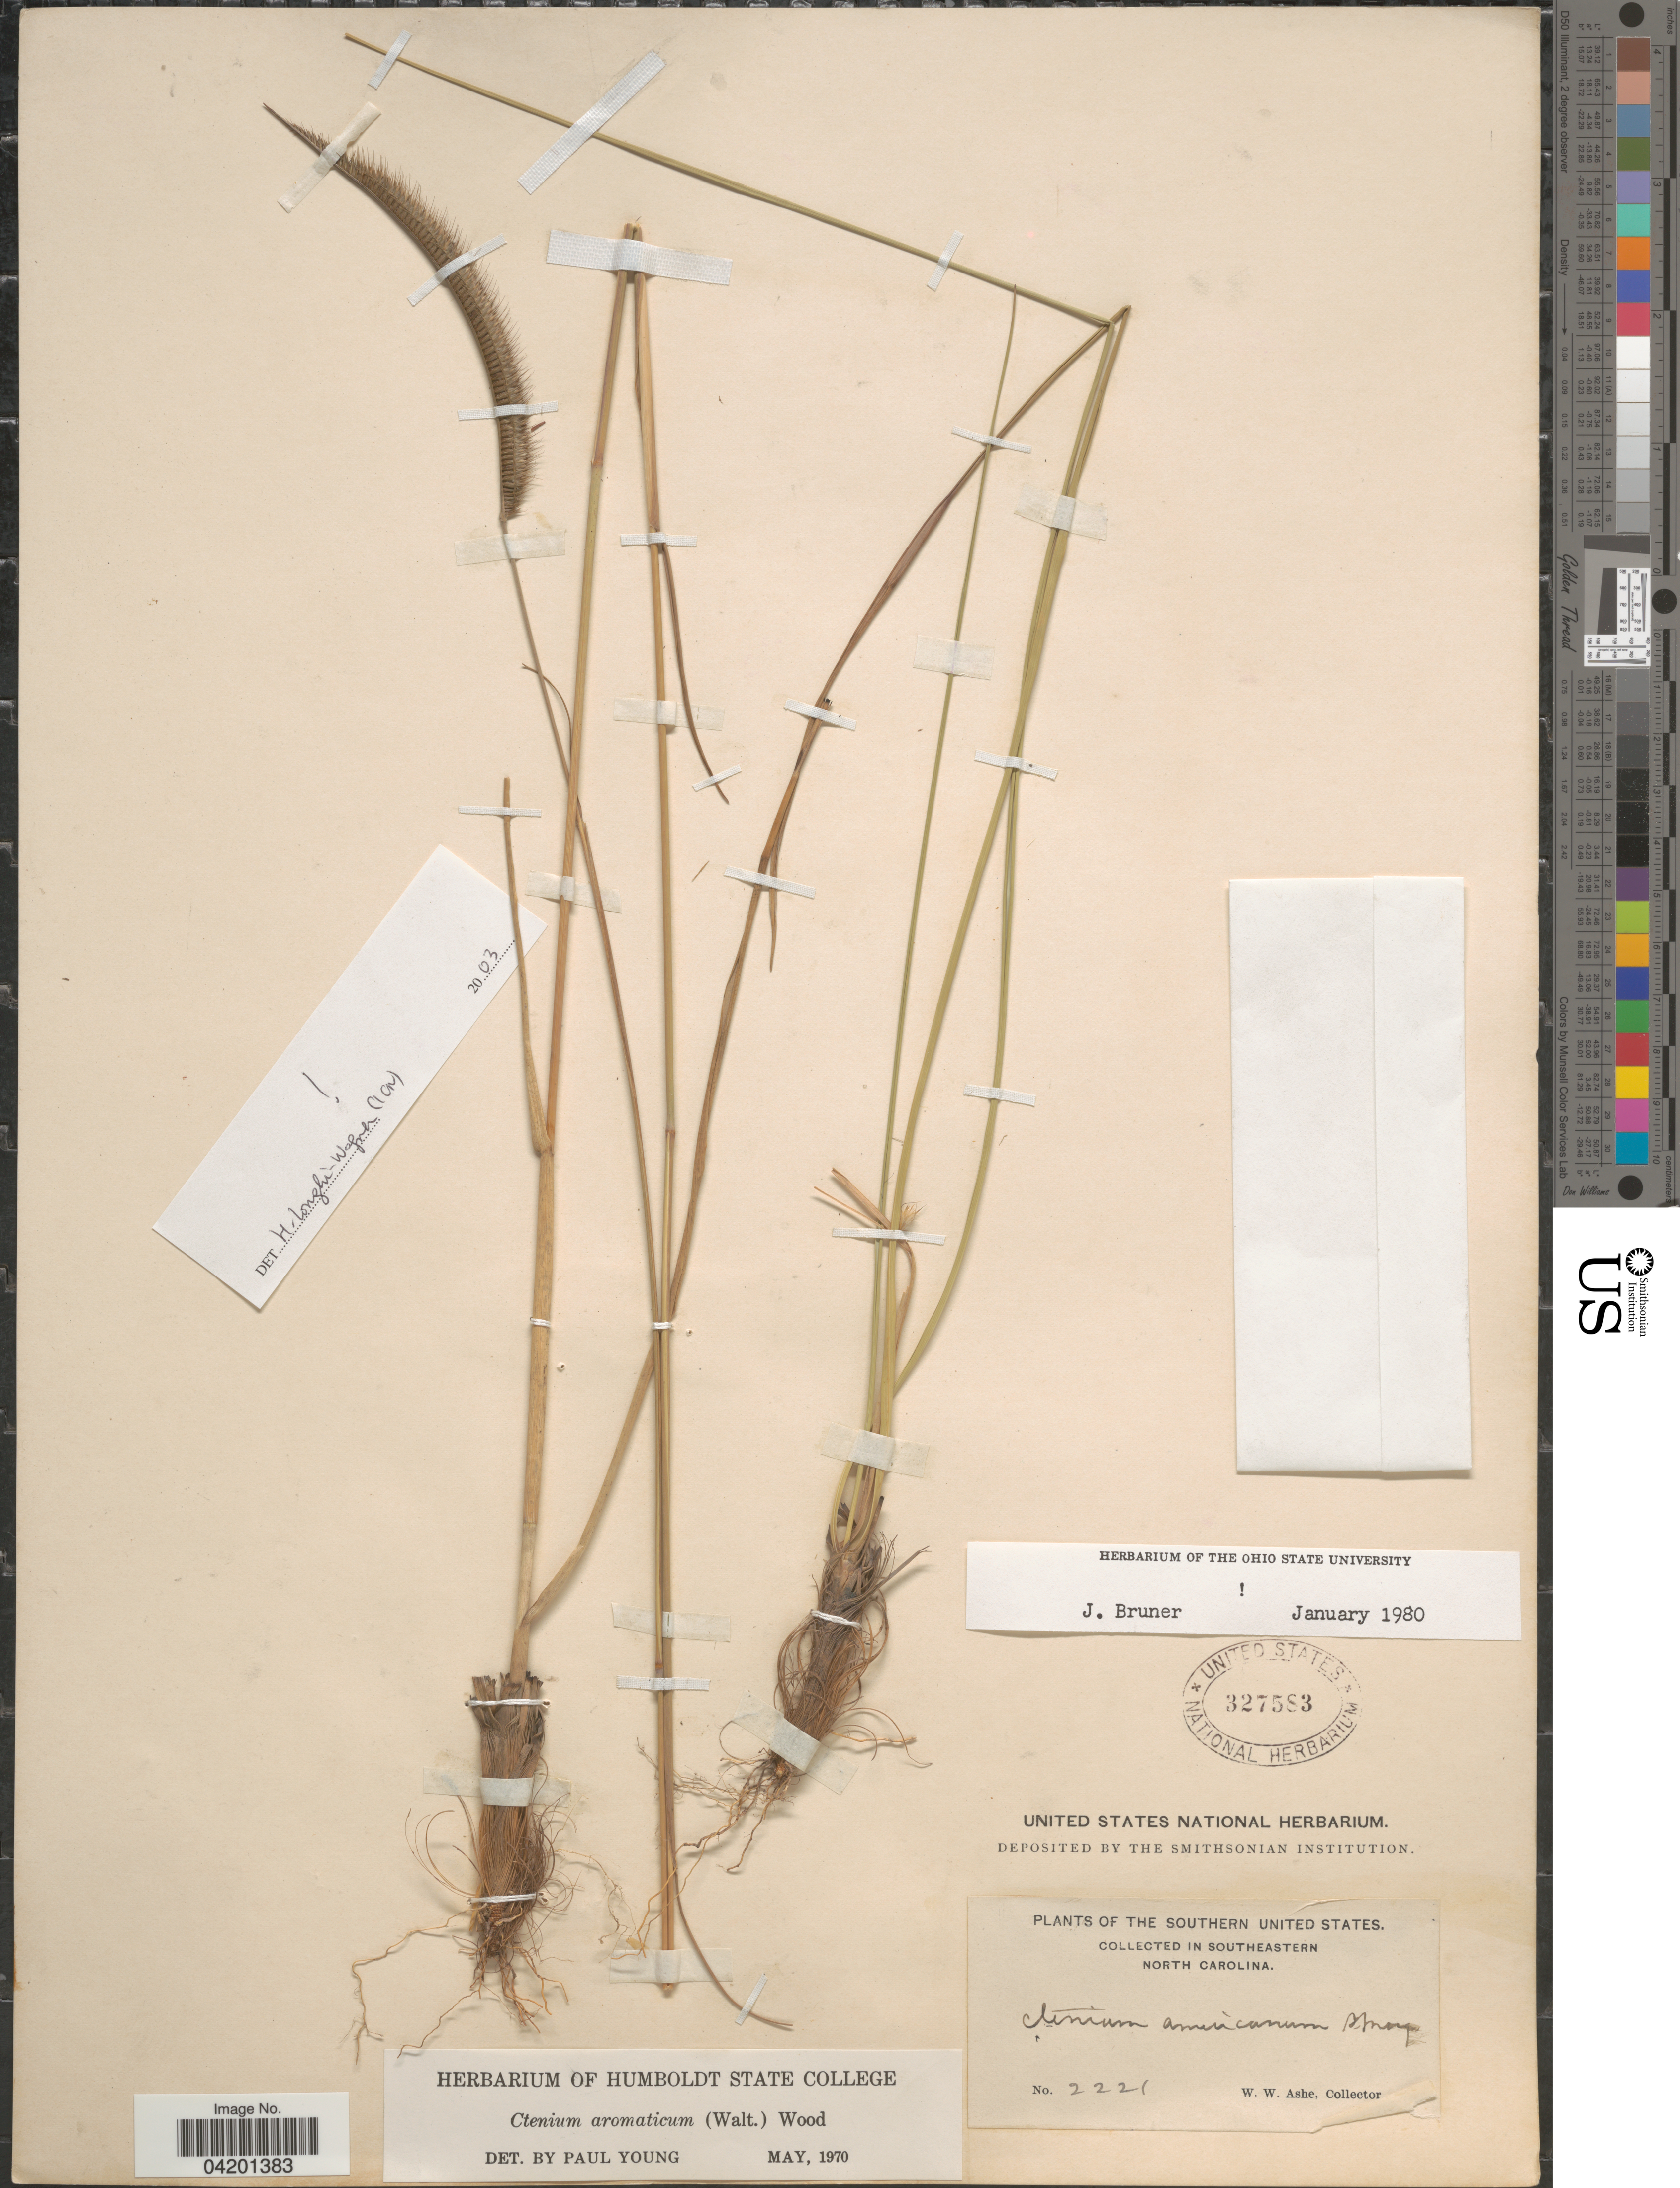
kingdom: Plantae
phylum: Tracheophyta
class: Liliopsida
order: Poales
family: Poaceae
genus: Ctenium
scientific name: Ctenium aromaticum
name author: (Walter) Alph. Wood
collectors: W. W. Ashe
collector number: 2221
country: United States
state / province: North Carolina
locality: Southern United States. Southeastern North Carolina.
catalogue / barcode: US 327583